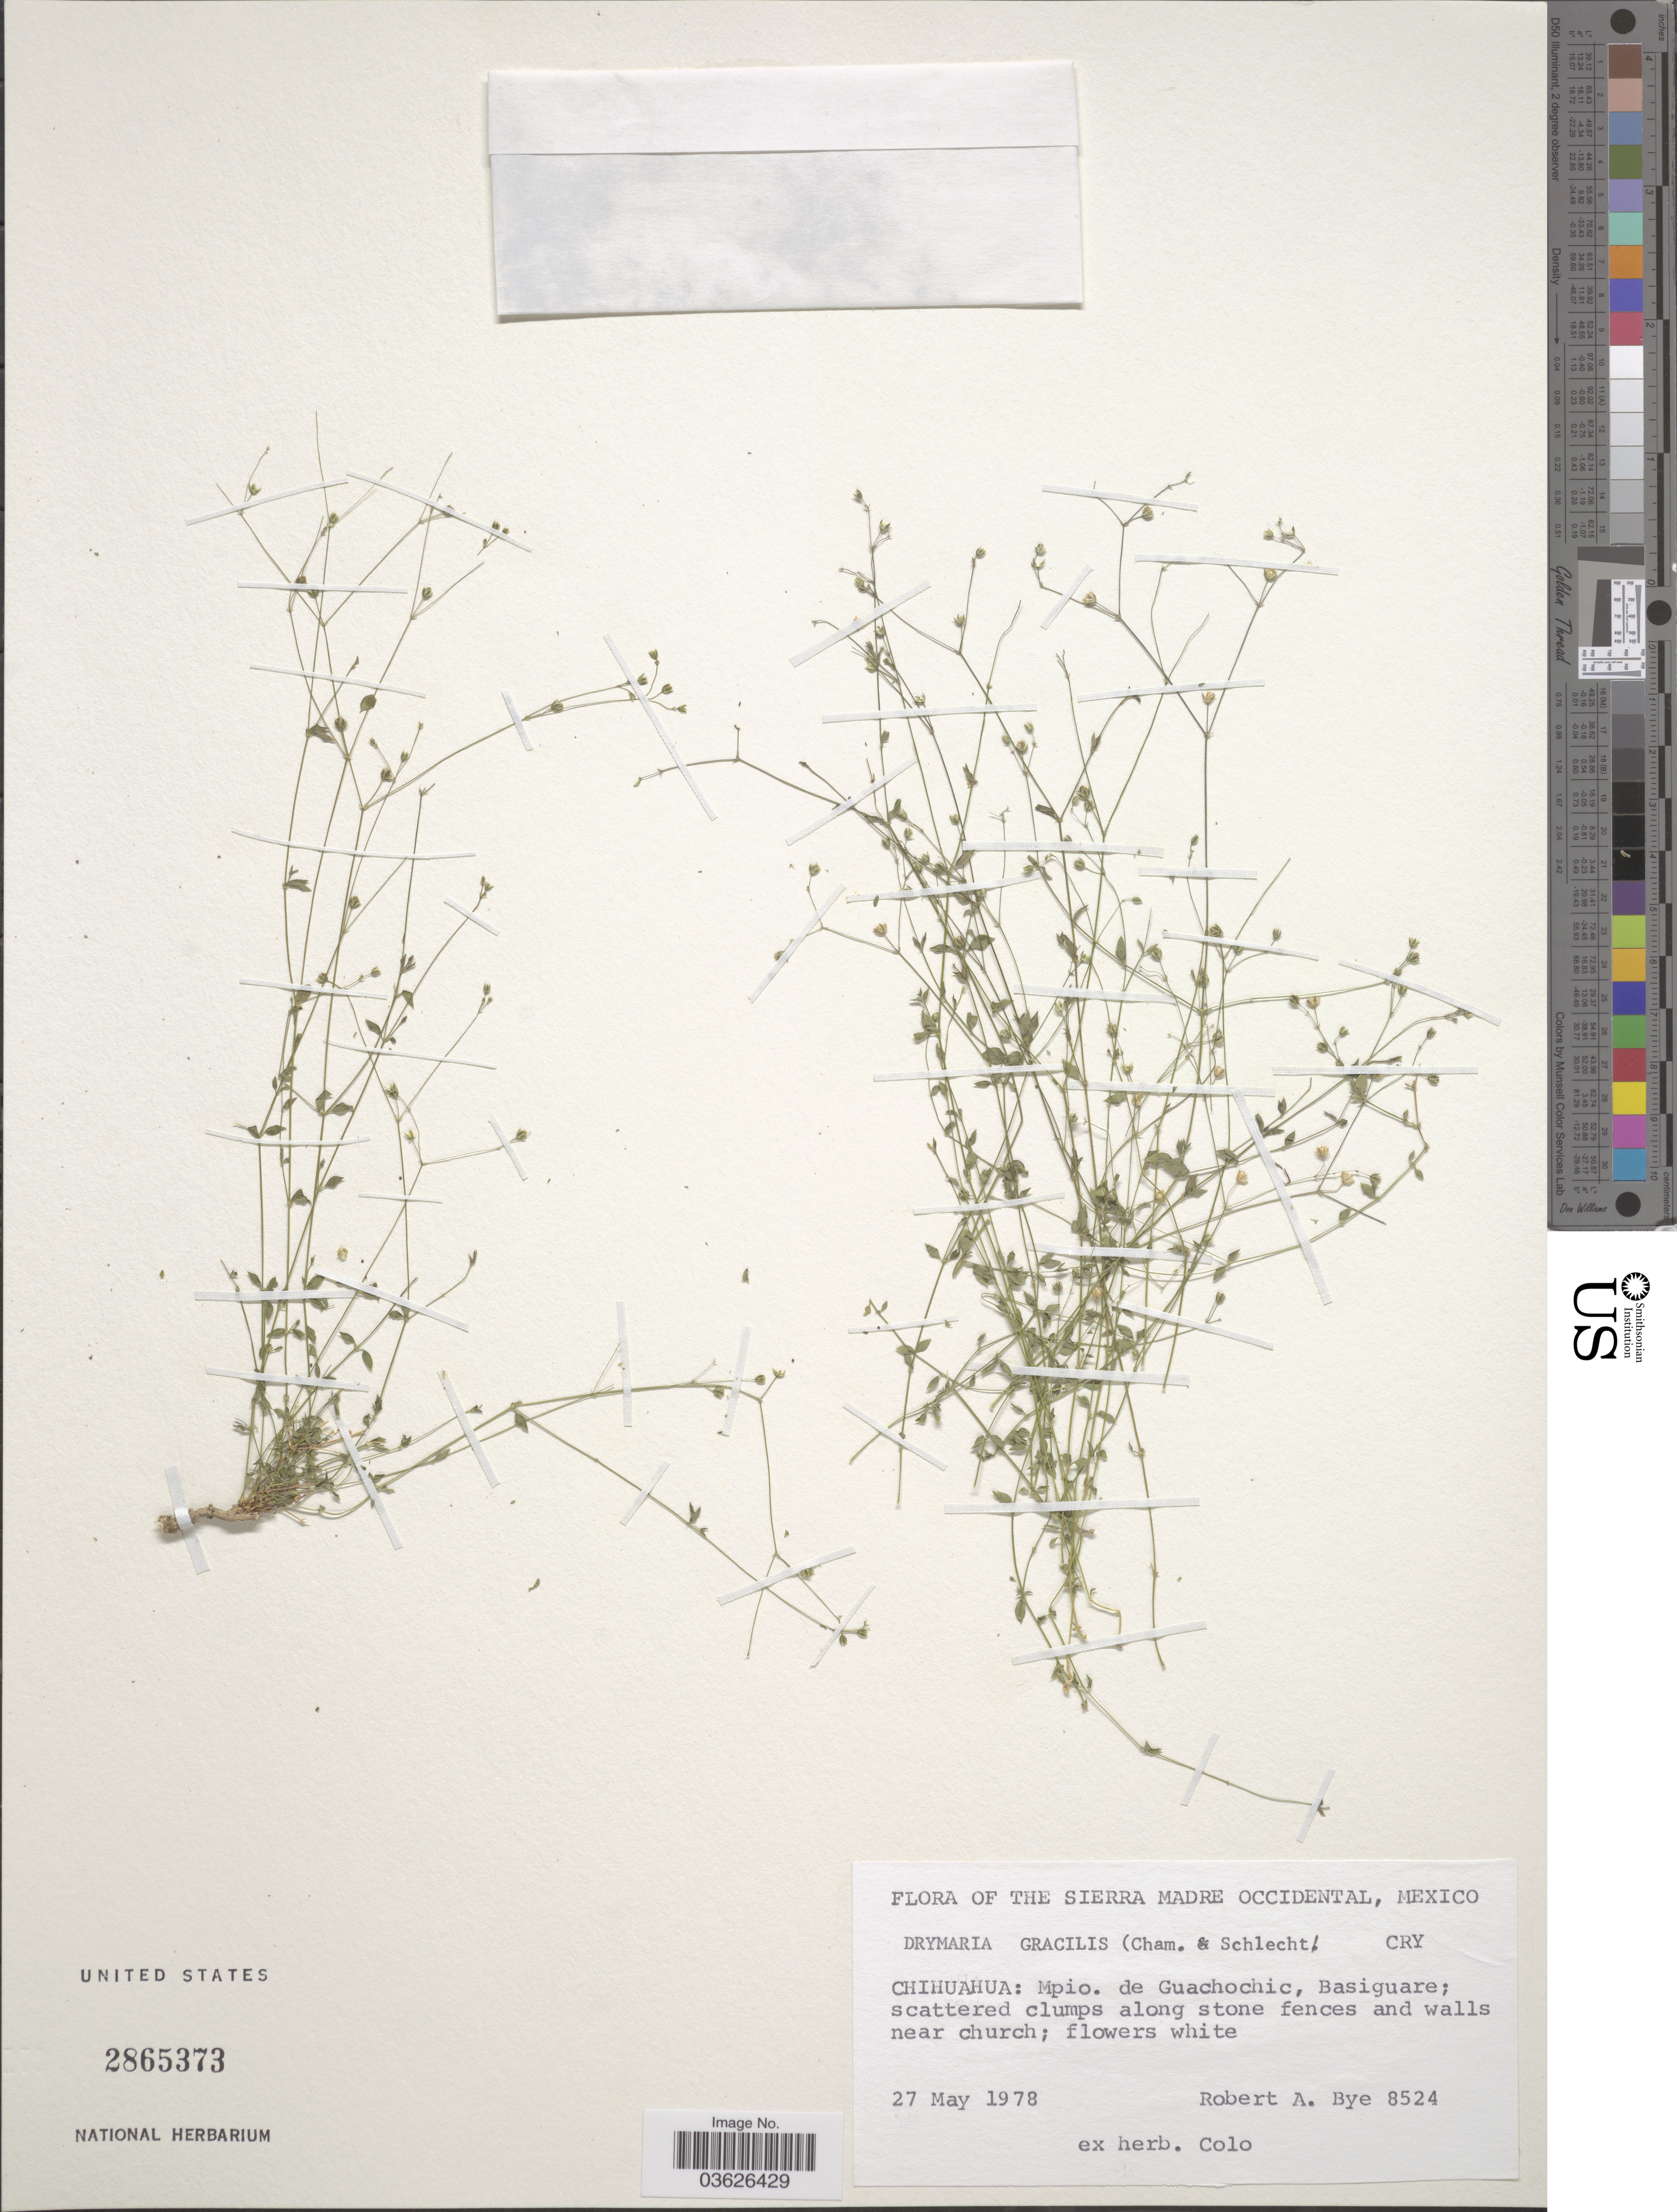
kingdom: Plantae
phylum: Tracheophyta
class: Magnoliopsida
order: Caryophyllales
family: Caryophyllaceae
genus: Drymaria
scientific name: Drymaria gracilis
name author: Cham. & Schltdl.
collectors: R. A. Bye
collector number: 8524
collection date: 1978-05-27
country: Mexico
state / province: Chihuahua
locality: The Sierra Madre Occidental. Mpio. de Guachochic, Basiguare.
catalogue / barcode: US 2865373